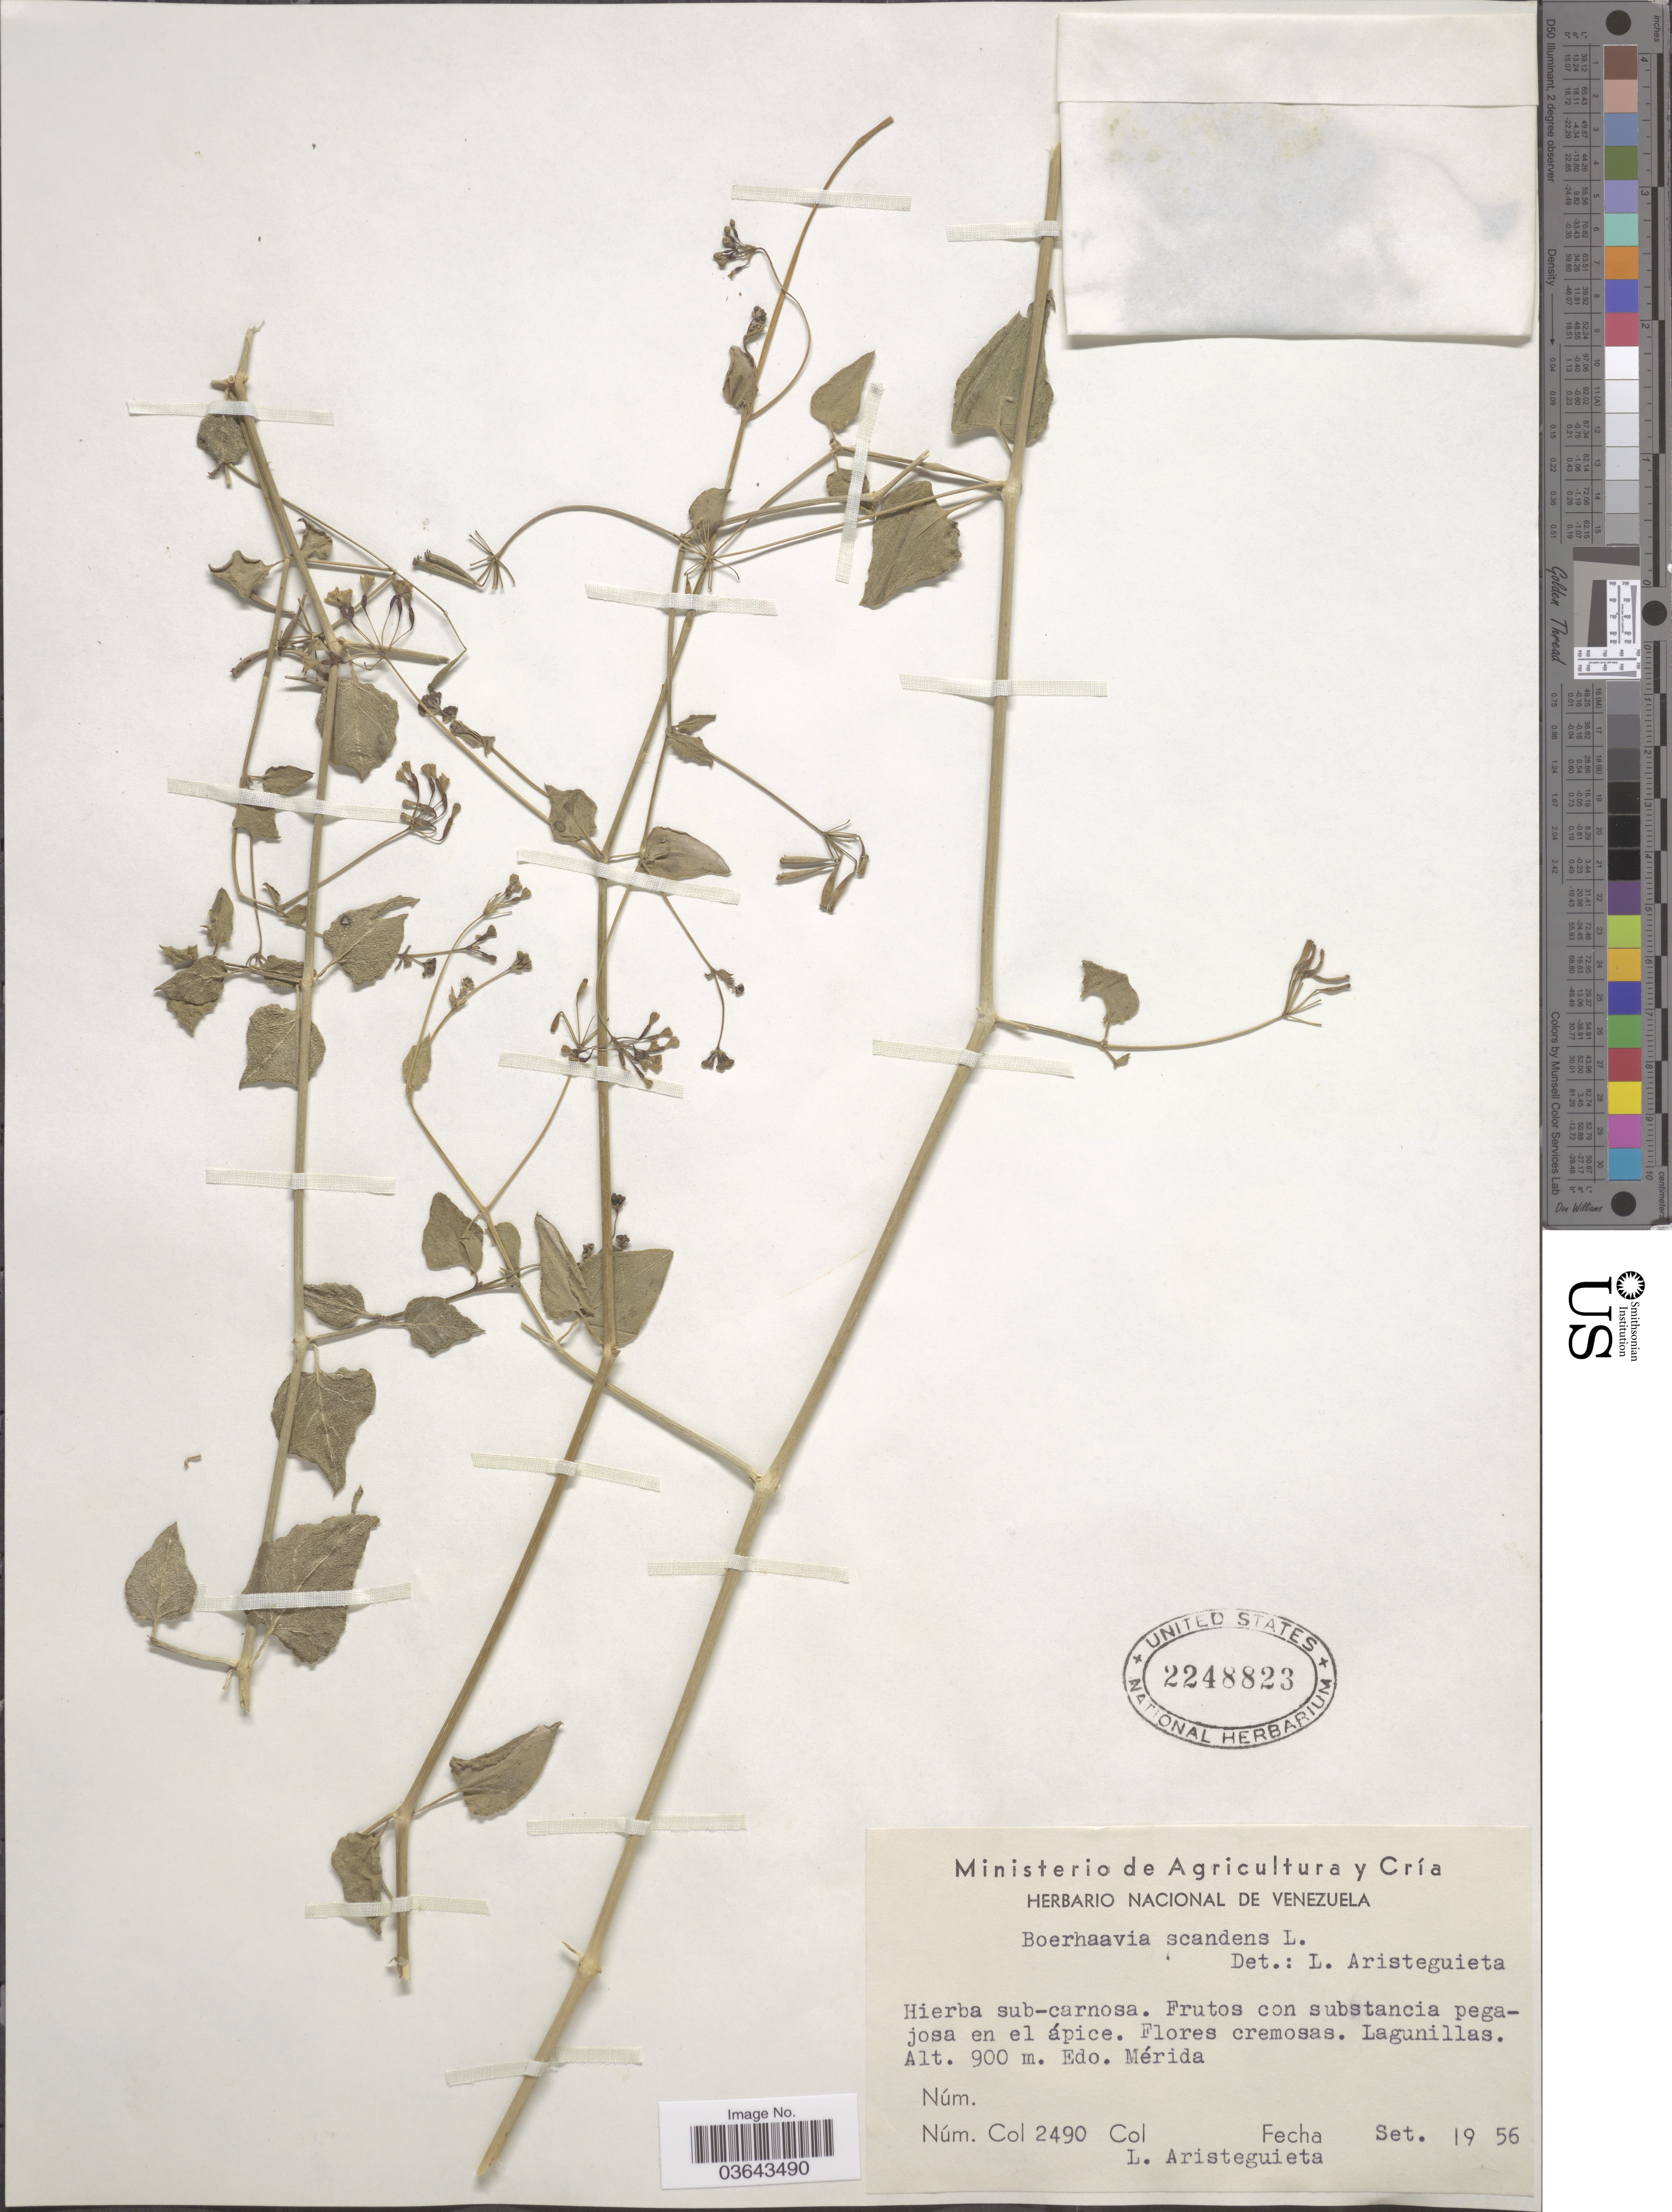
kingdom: Plantae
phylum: Tracheophyta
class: Magnoliopsida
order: Caryophyllales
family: Nyctaginaceae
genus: Boerhavia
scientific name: Boerhavia scandens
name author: L.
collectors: L. Aristeguieta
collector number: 2490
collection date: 1956-09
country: Venezuela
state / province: Mérida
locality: Lagunillas.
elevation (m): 900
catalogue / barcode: US 2248823